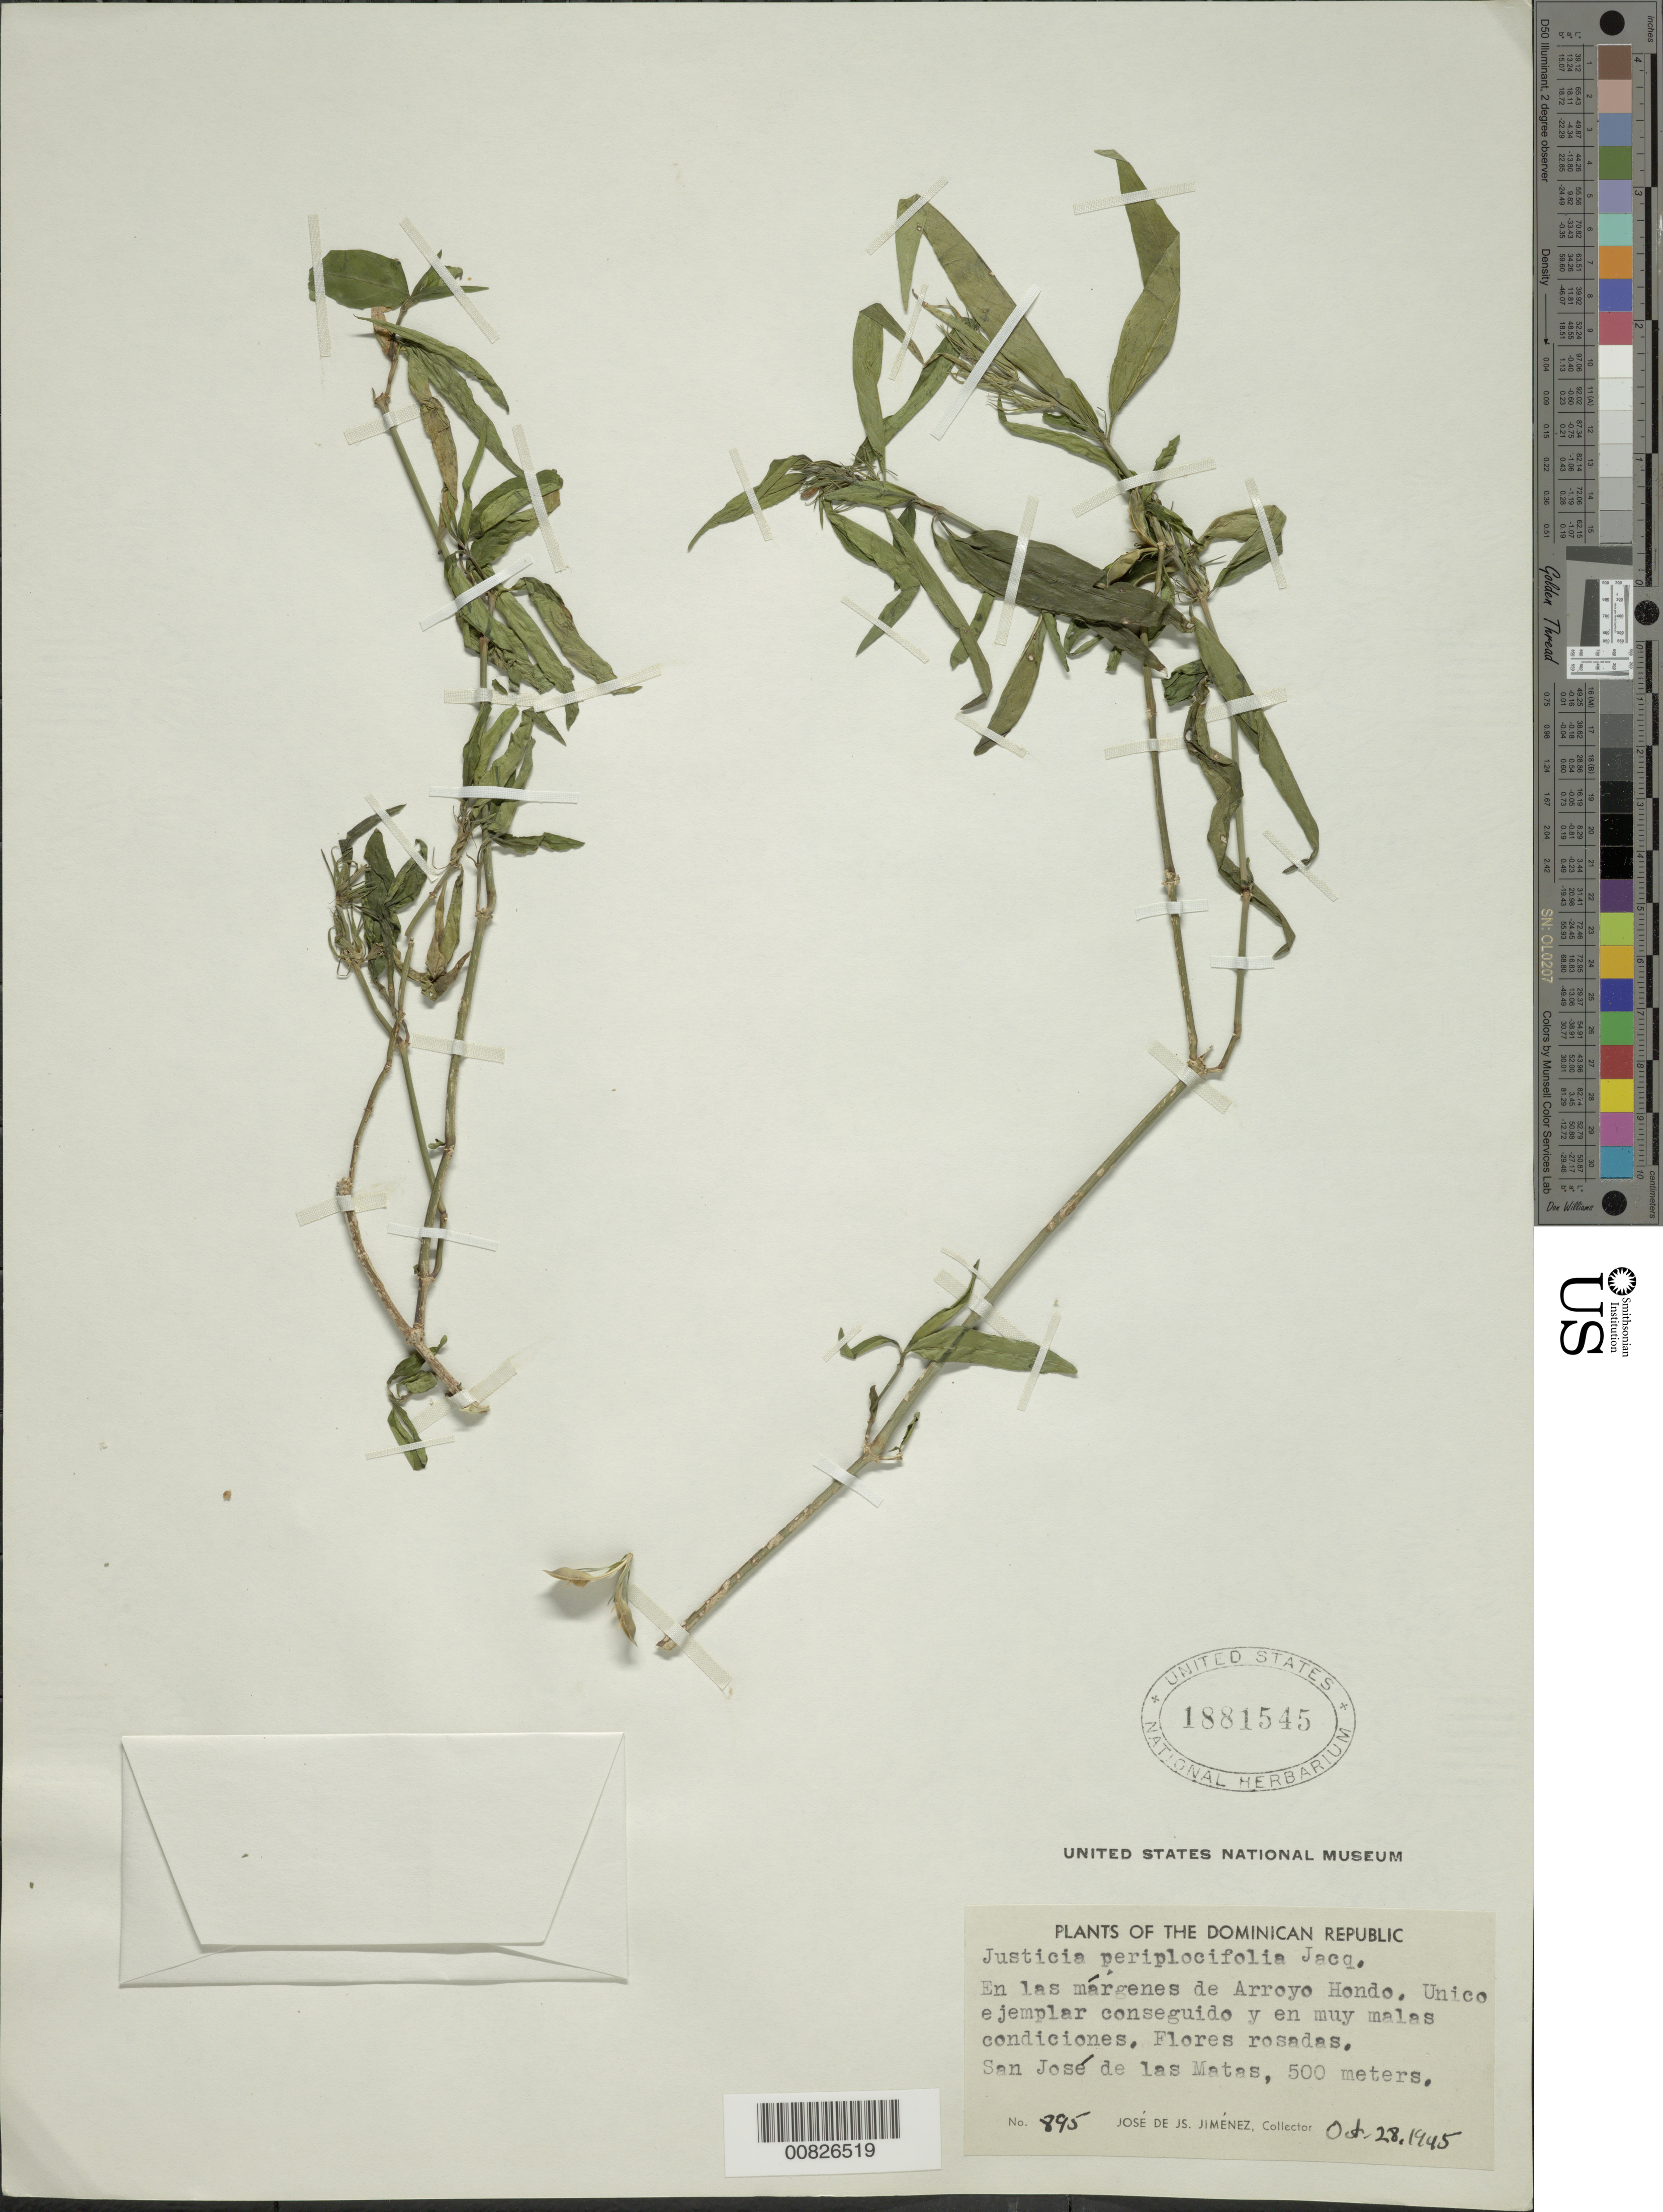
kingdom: Plantae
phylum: Tracheophyta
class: Magnoliopsida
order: Lamiales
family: Acanthaceae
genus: Justicia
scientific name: Justicia periplocifolia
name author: Jacq.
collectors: J. J. Jiménez Almonte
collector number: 895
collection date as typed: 28 Oct 1945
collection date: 1945-10-28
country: Dominican Republic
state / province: Santiago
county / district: San José de las Matas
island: Hispaniola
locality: Arroyo Hondo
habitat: En las márgenes de arroyo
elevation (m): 500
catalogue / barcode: US 1881545